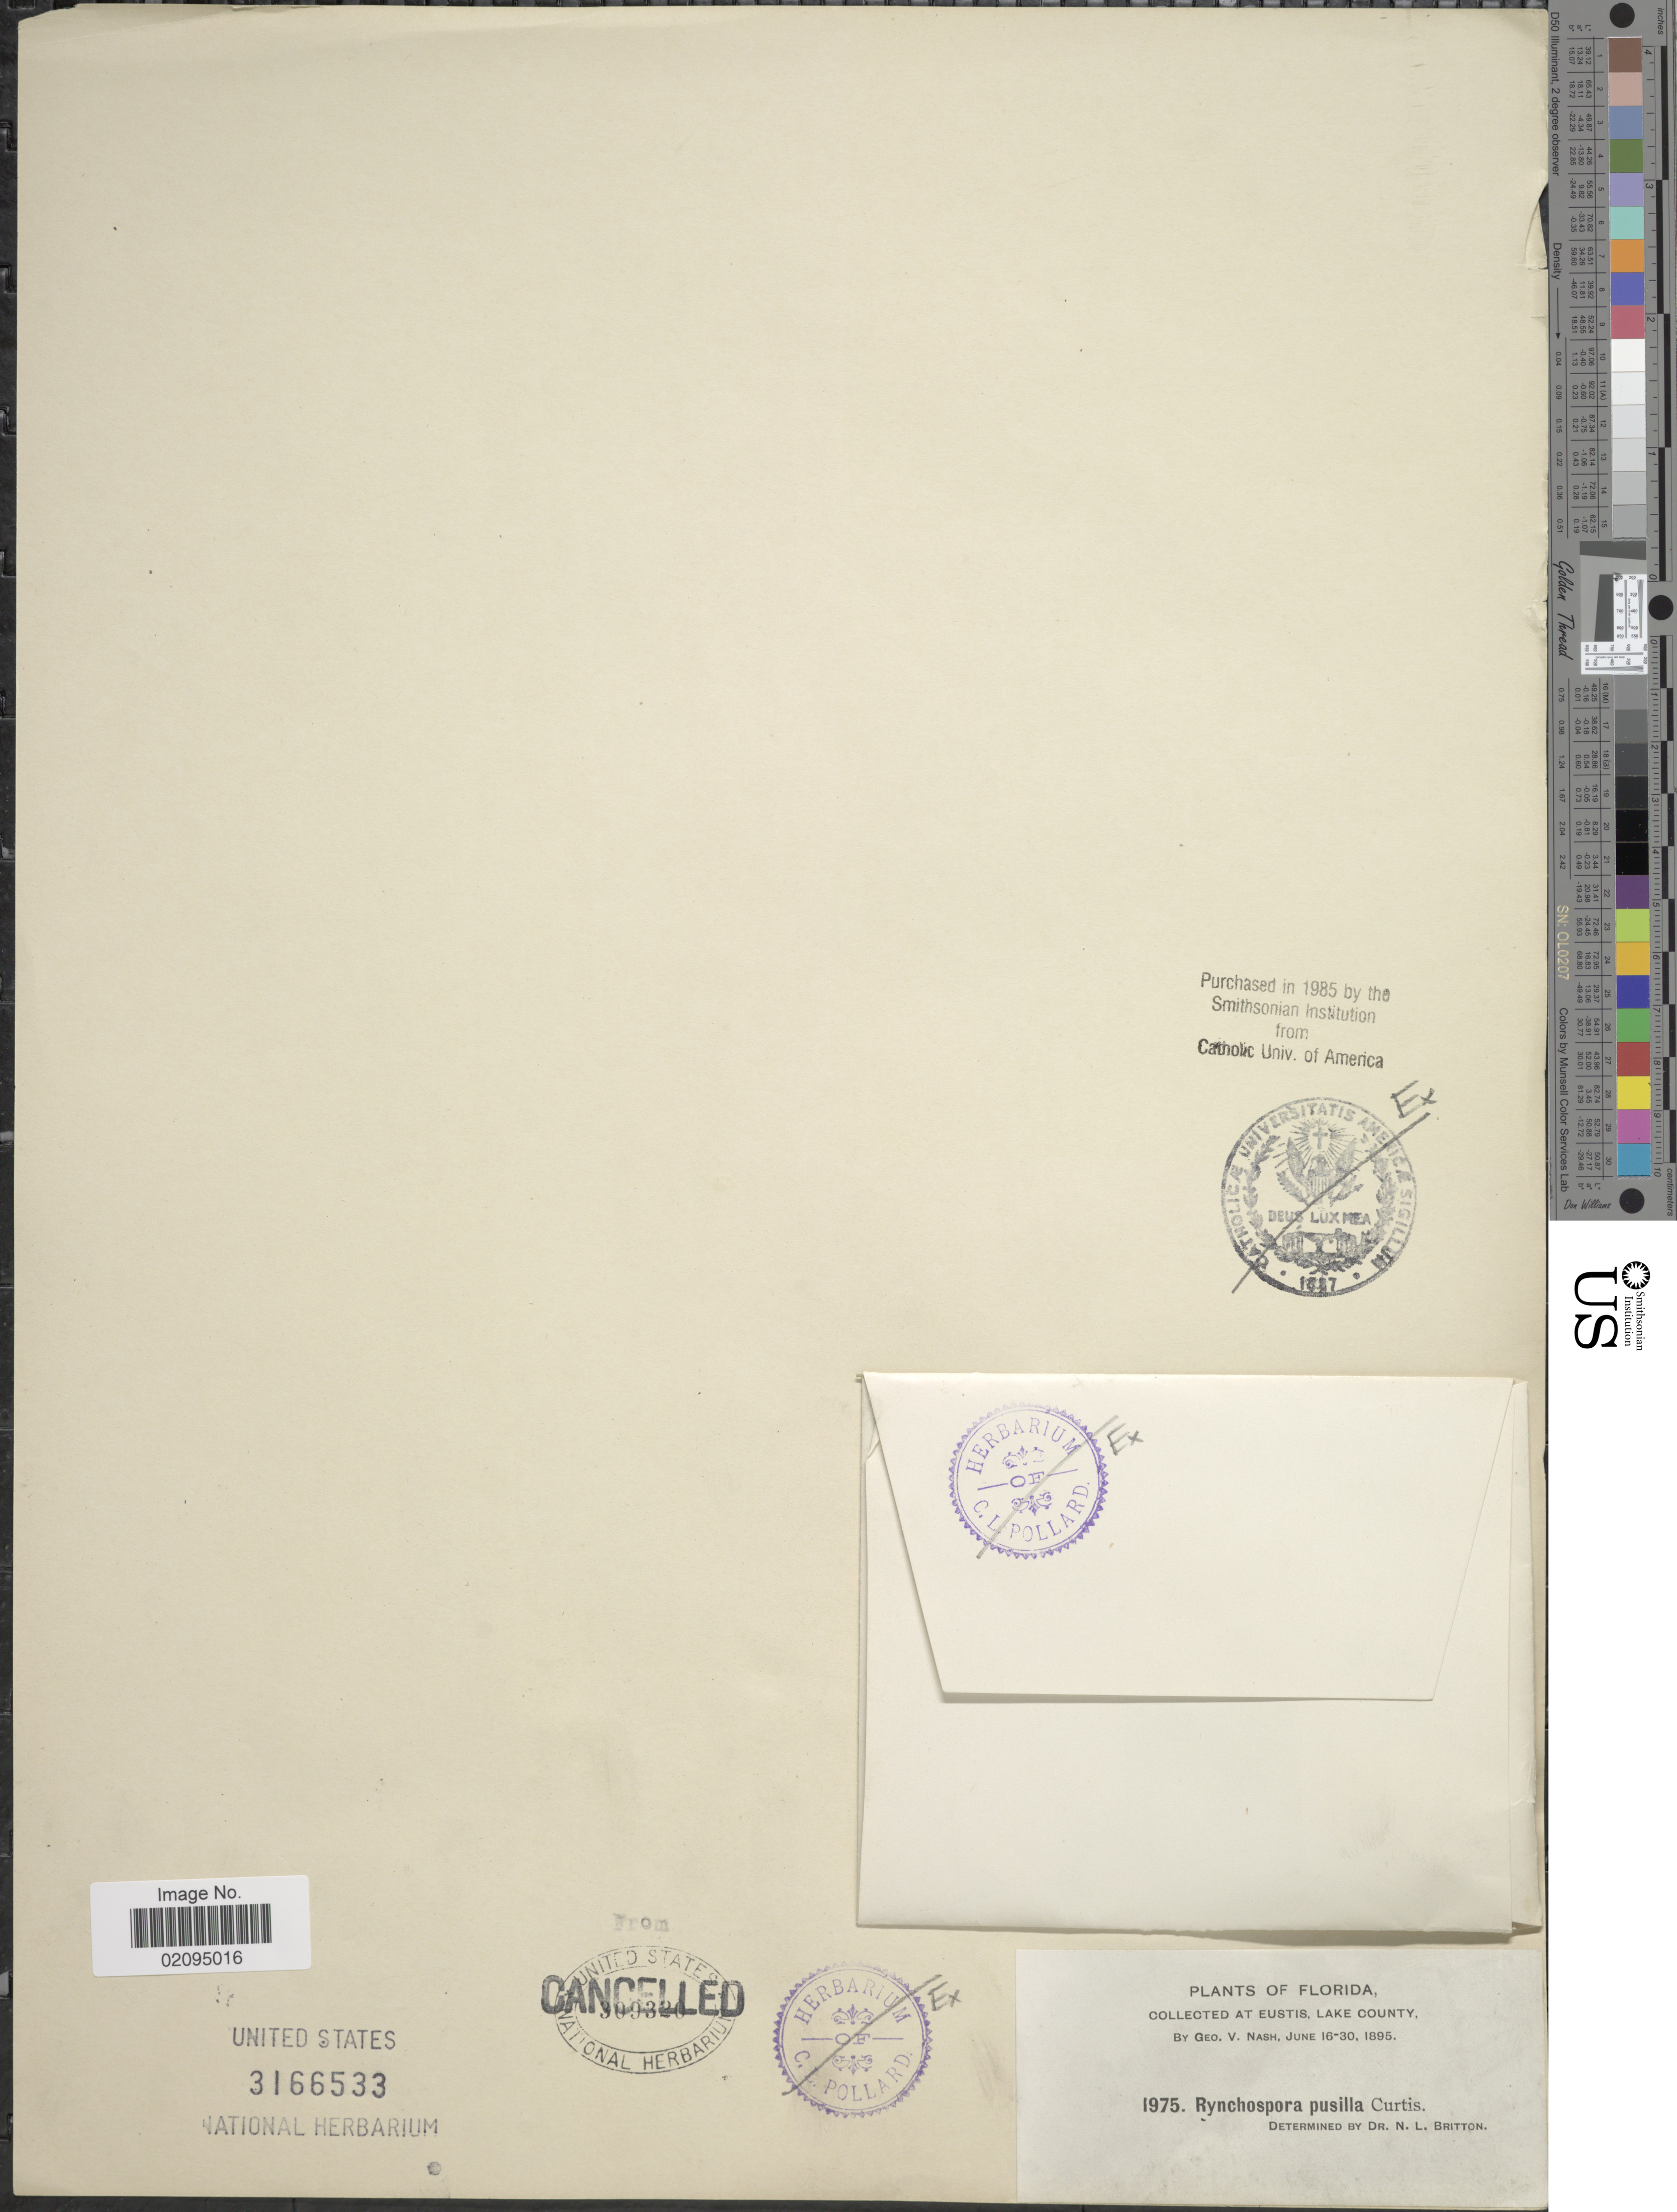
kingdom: Plantae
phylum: Tracheophyta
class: Liliopsida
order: Poales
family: Cyperaceae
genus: Rhynchospora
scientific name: Rhynchospora intermixta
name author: C. Wright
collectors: G. V. Nash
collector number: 1975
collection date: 1895-06-16/1895-06-30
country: United States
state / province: Florida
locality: At Eustis, Lake County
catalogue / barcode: US 3166533